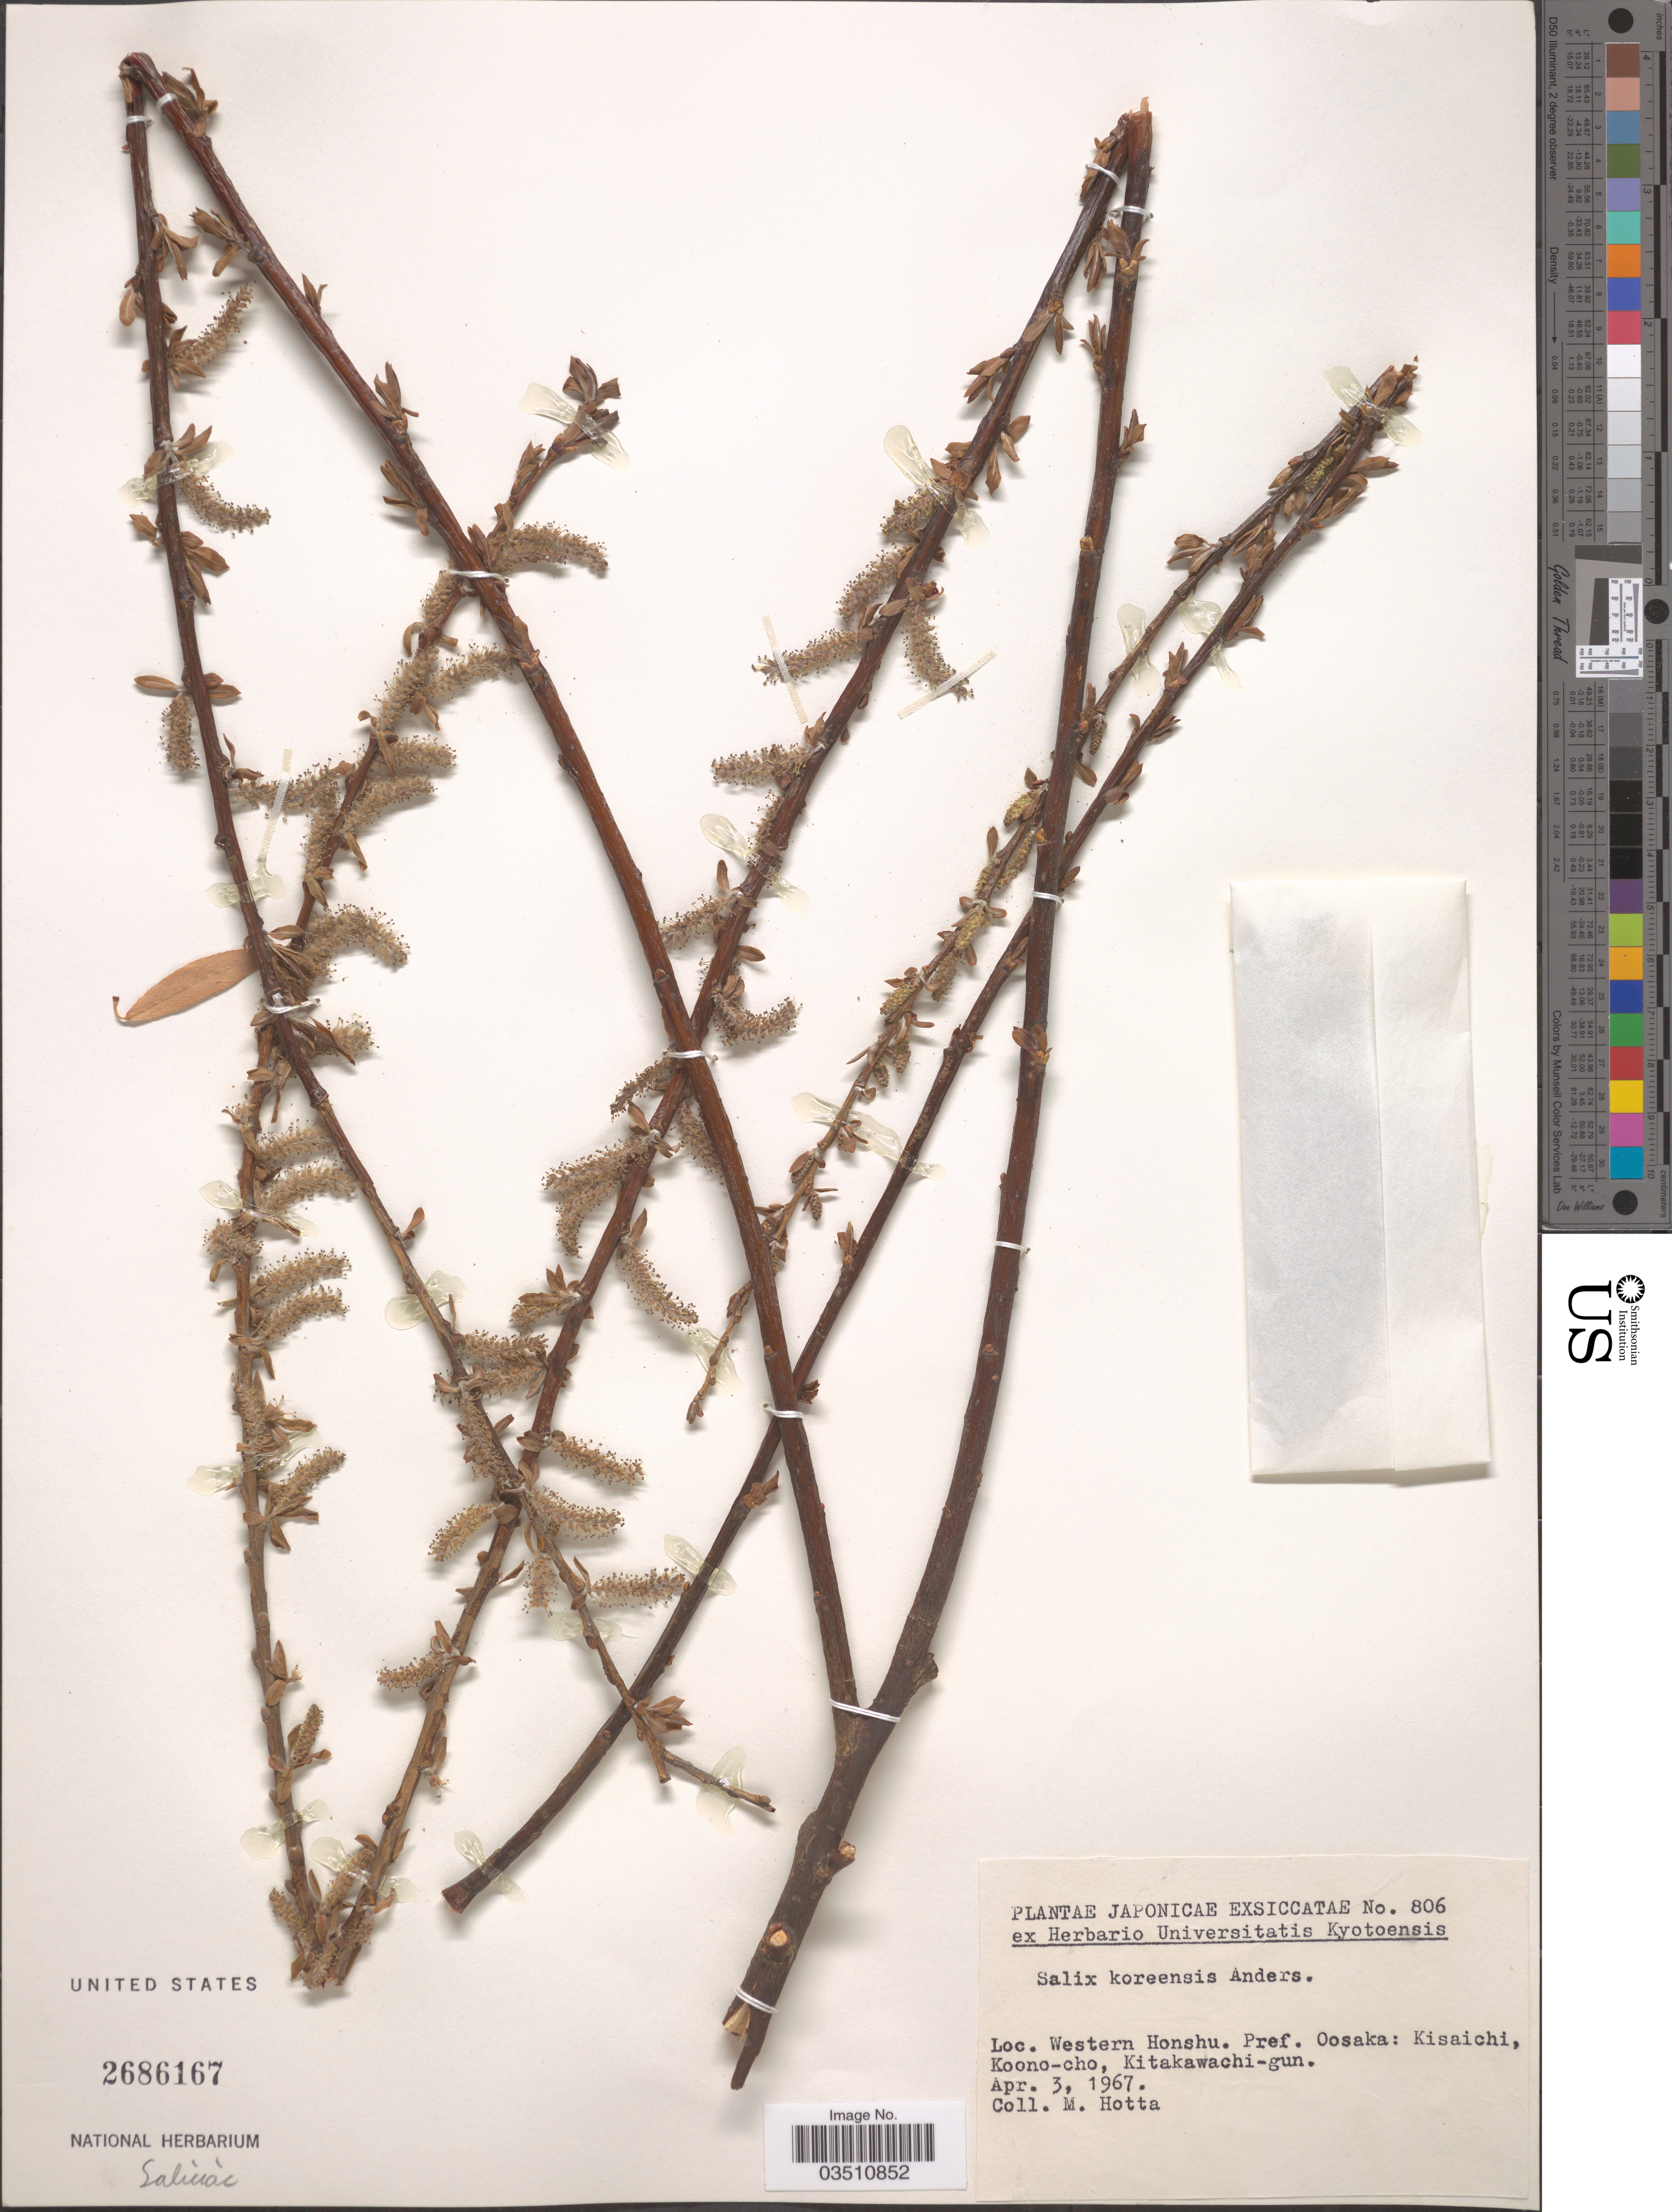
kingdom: Plantae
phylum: Tracheophyta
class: Magnoliopsida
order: Malpighiales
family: Salicaceae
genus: Salix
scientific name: Salix koreensis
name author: Andersson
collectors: M. Hotta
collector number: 806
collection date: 1967-04-03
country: Japan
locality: Western Honshu. Pref. Oosaka: Kisaichi, Koono-cho, Kitakawachi-gun.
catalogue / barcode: US 2686167